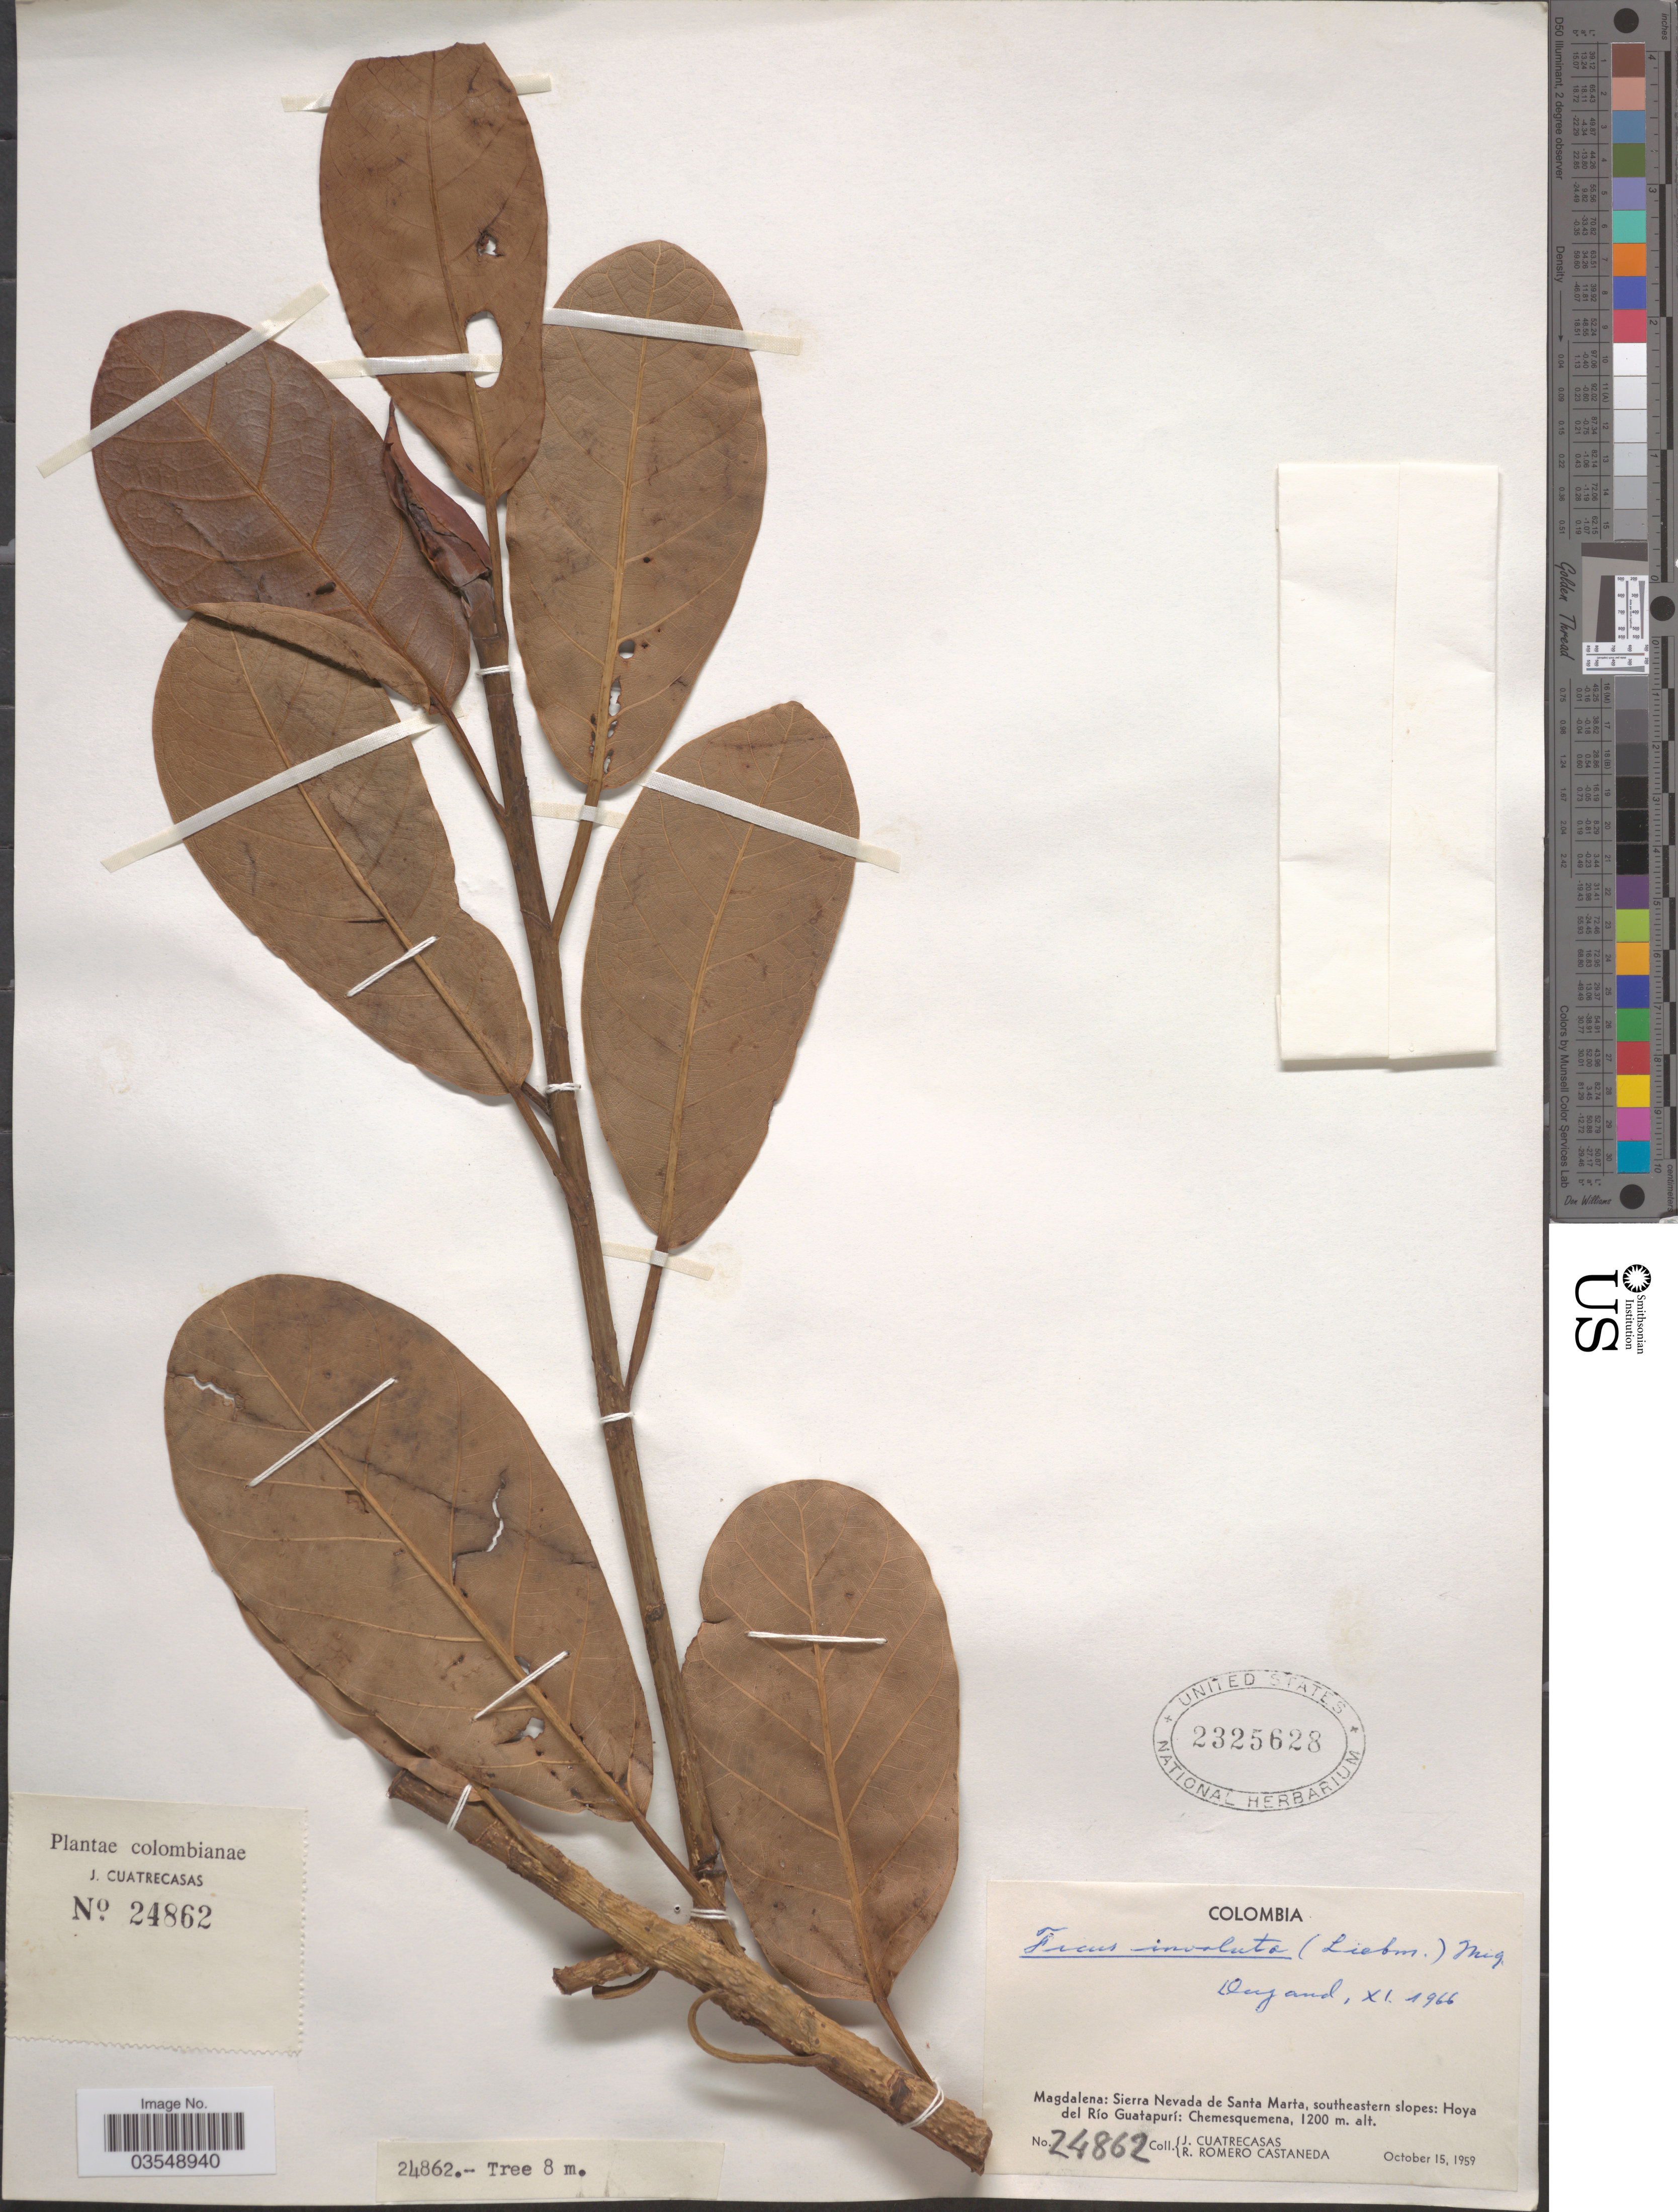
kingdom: Plantae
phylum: Tracheophyta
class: Magnoliopsida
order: Rosales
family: Moraceae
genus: Ficus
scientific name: Ficus obtusifolia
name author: Kunth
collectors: J. Cuatrecasas & R. Romero Castañeda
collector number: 24862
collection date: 1959-10-15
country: Colombia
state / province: Magdalena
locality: Sierra Nevada de Santa Marta, southeastern slopes: Hoya del Río Guatapurí: Chemesquemena.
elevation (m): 1200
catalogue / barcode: US 2325628